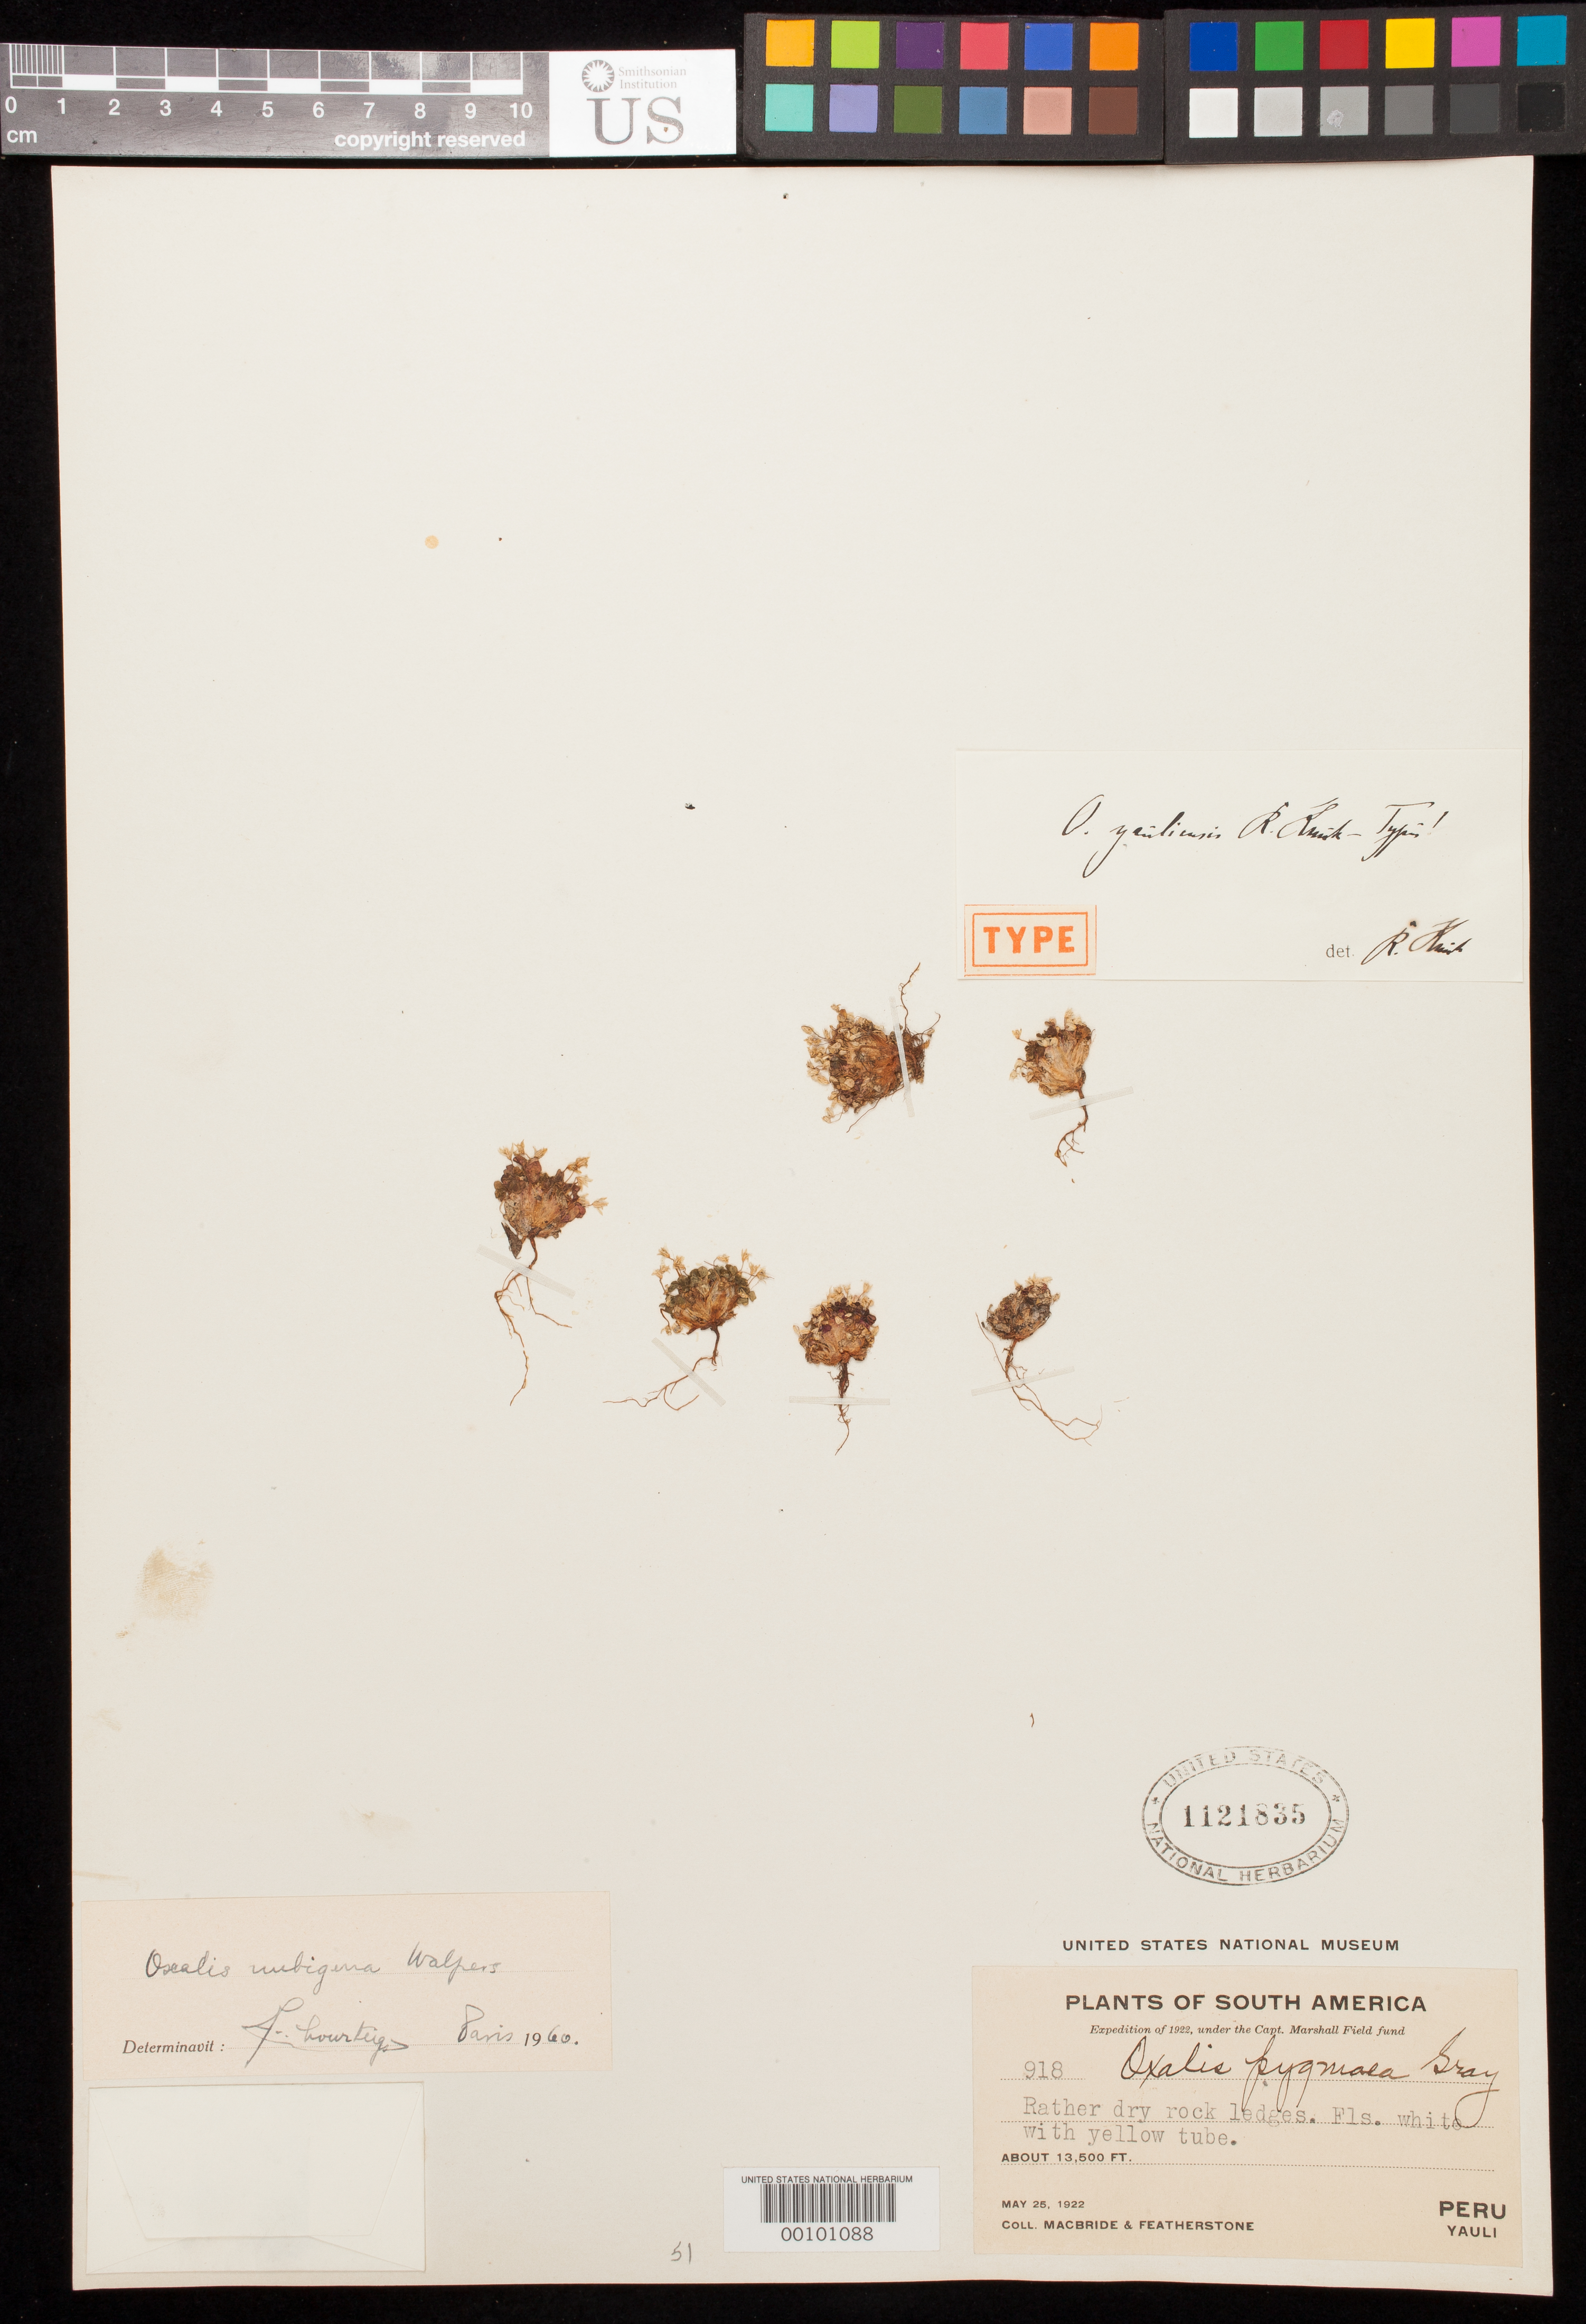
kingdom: Plantae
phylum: Tracheophyta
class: Magnoliopsida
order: Oxalidales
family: Oxalidaceae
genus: Oxalis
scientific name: Oxalis yauliensis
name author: R. Knuth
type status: Holotype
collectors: J. F. Macbride & W. Featherstone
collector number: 918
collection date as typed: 25 May 1922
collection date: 1922-05-25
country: Peru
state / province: Junín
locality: Yauli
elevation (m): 4115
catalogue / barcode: US 1121835